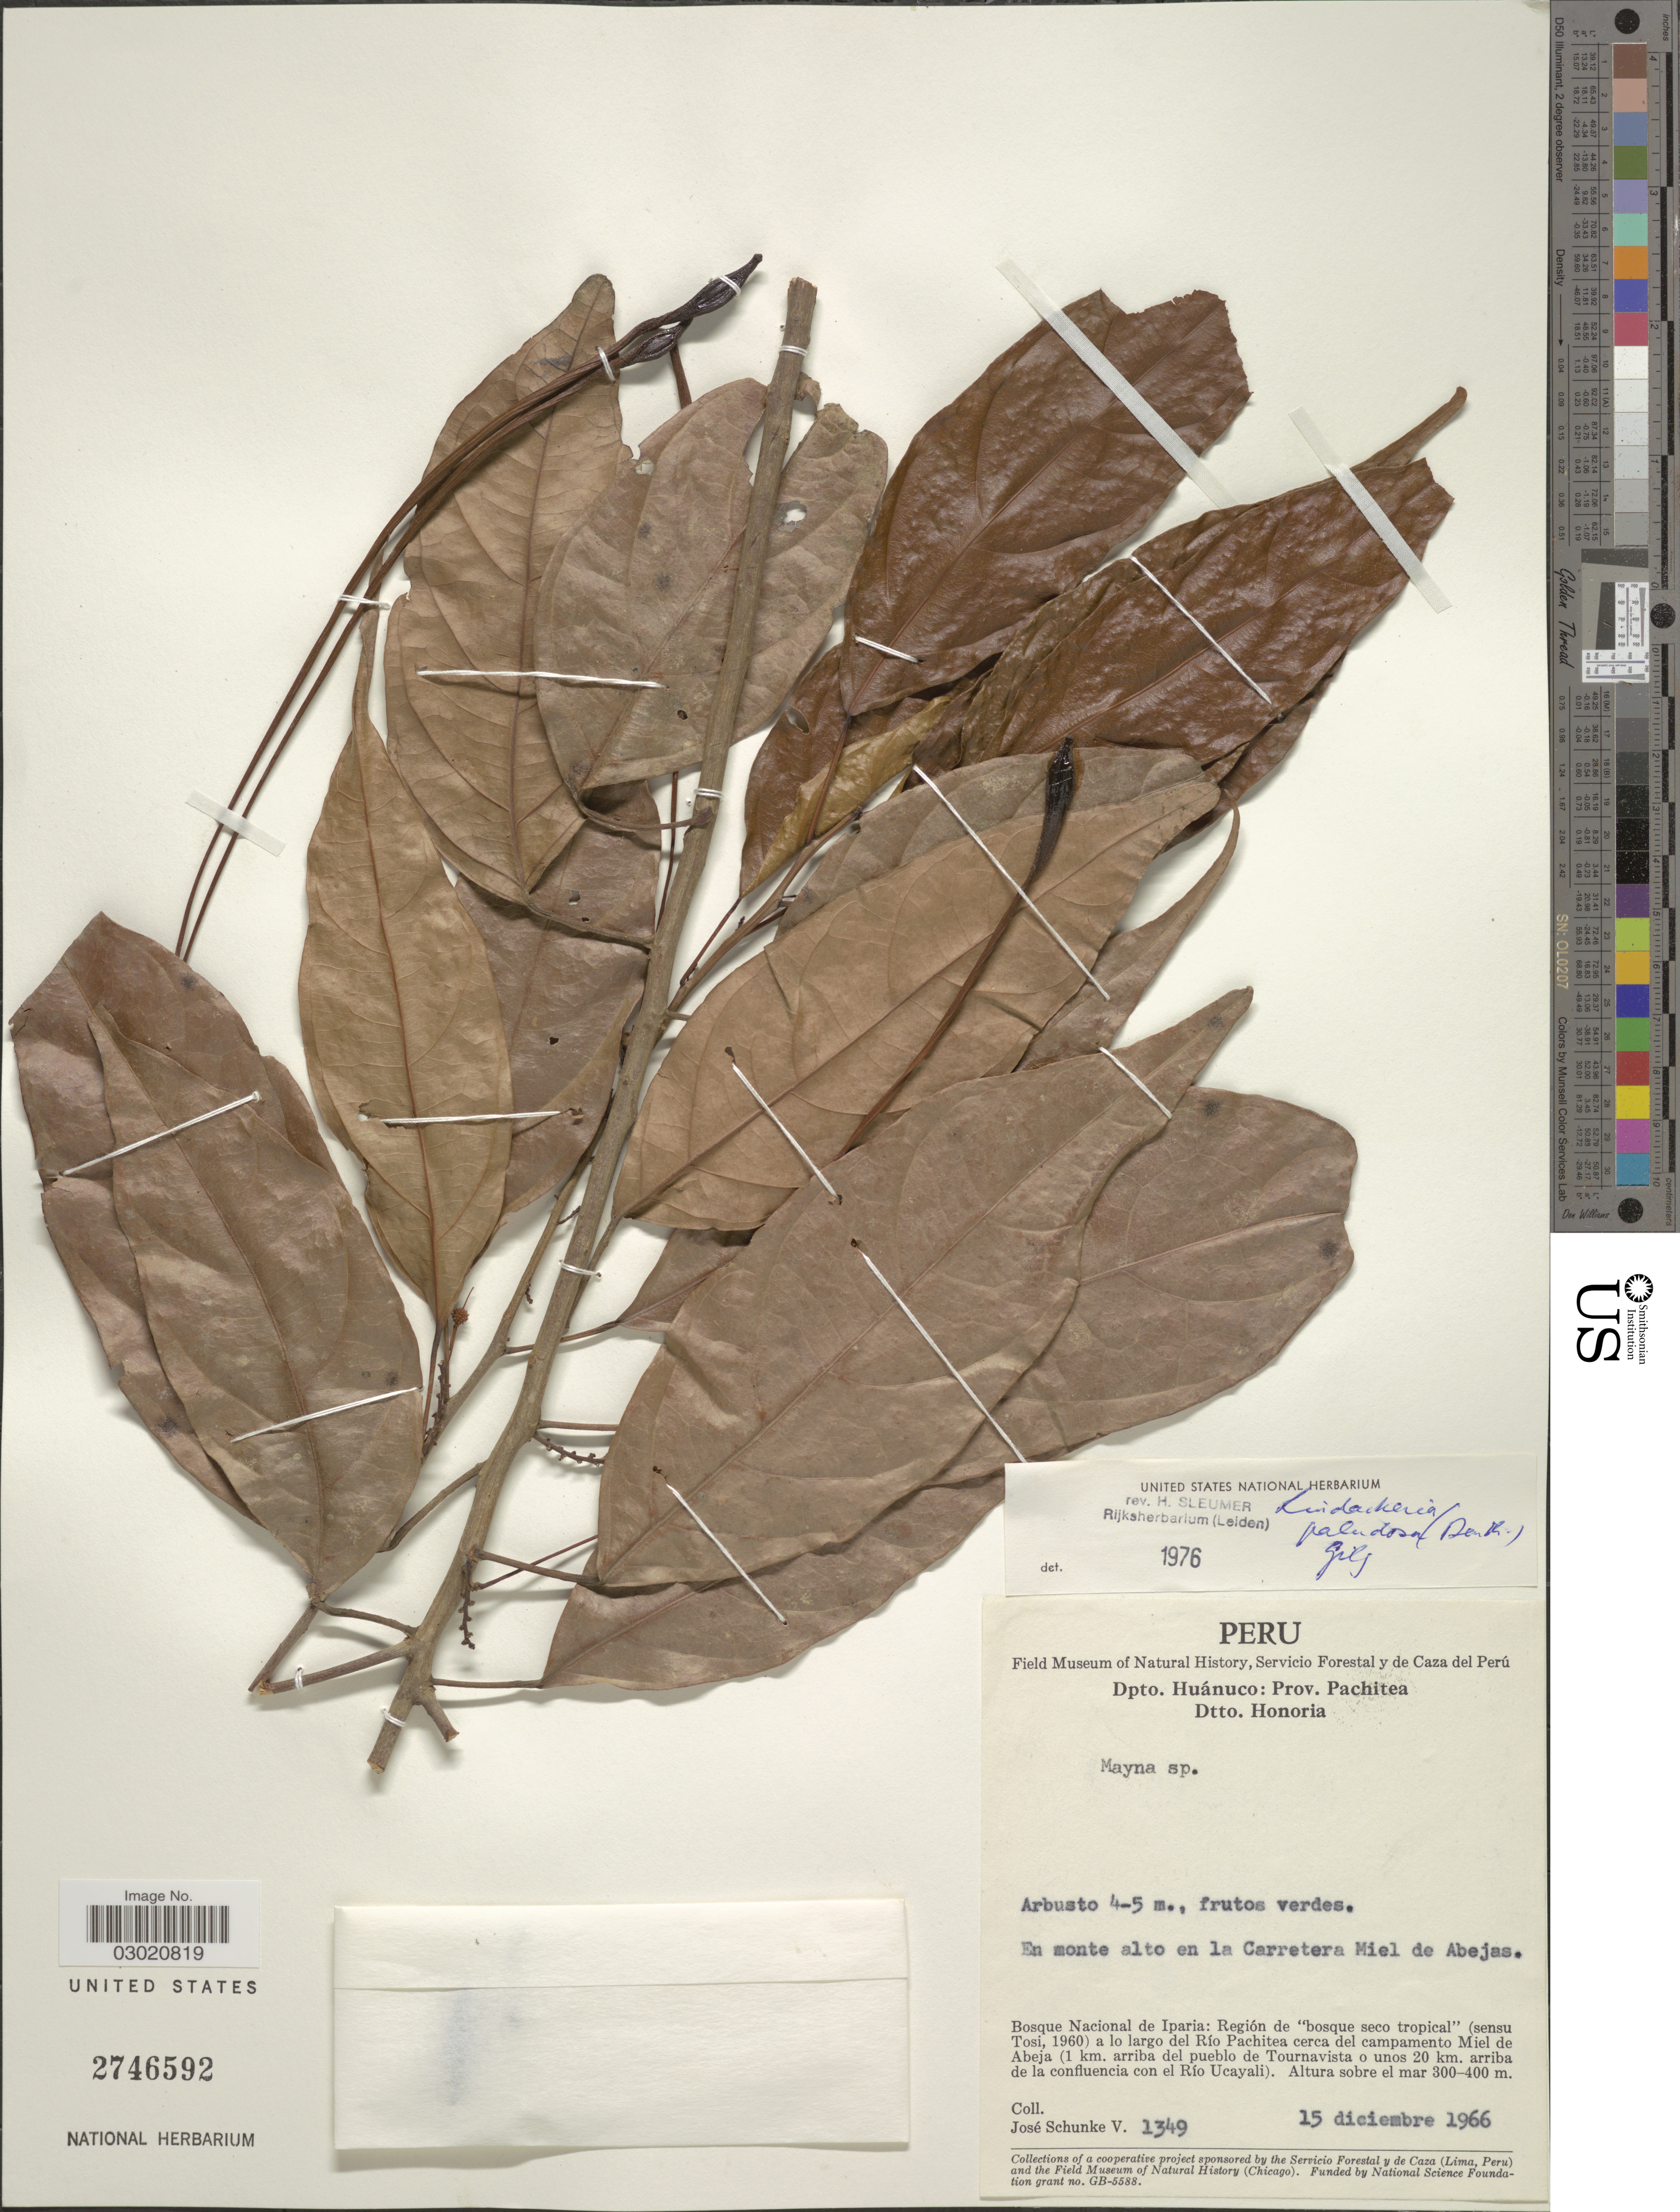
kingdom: Plantae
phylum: Tracheophyta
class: Magnoliopsida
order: Malpighiales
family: Achariaceae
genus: Lindackeria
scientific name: Lindackeria paludosa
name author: (Benth.) Gilg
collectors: J. Schunke Vigo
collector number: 1349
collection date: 1966-12-15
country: Peru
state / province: Huánuco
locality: Dpto. Huánuco: Prov. Pachitea, Dtto. Honoria, Bosque Nacional de Iparia: Región de "bosque seco tropical" (sensu Tosi, 1960) a lo largo del Río pachitea cerca del campamento Miel de Abeja (1 km. arriba del pueblo de Tournavista o unos 20 km. arriba de la confluencia con el Río Ucayali), En monte alto en la Carretera Miel de Abejas.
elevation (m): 300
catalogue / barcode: US 2746592